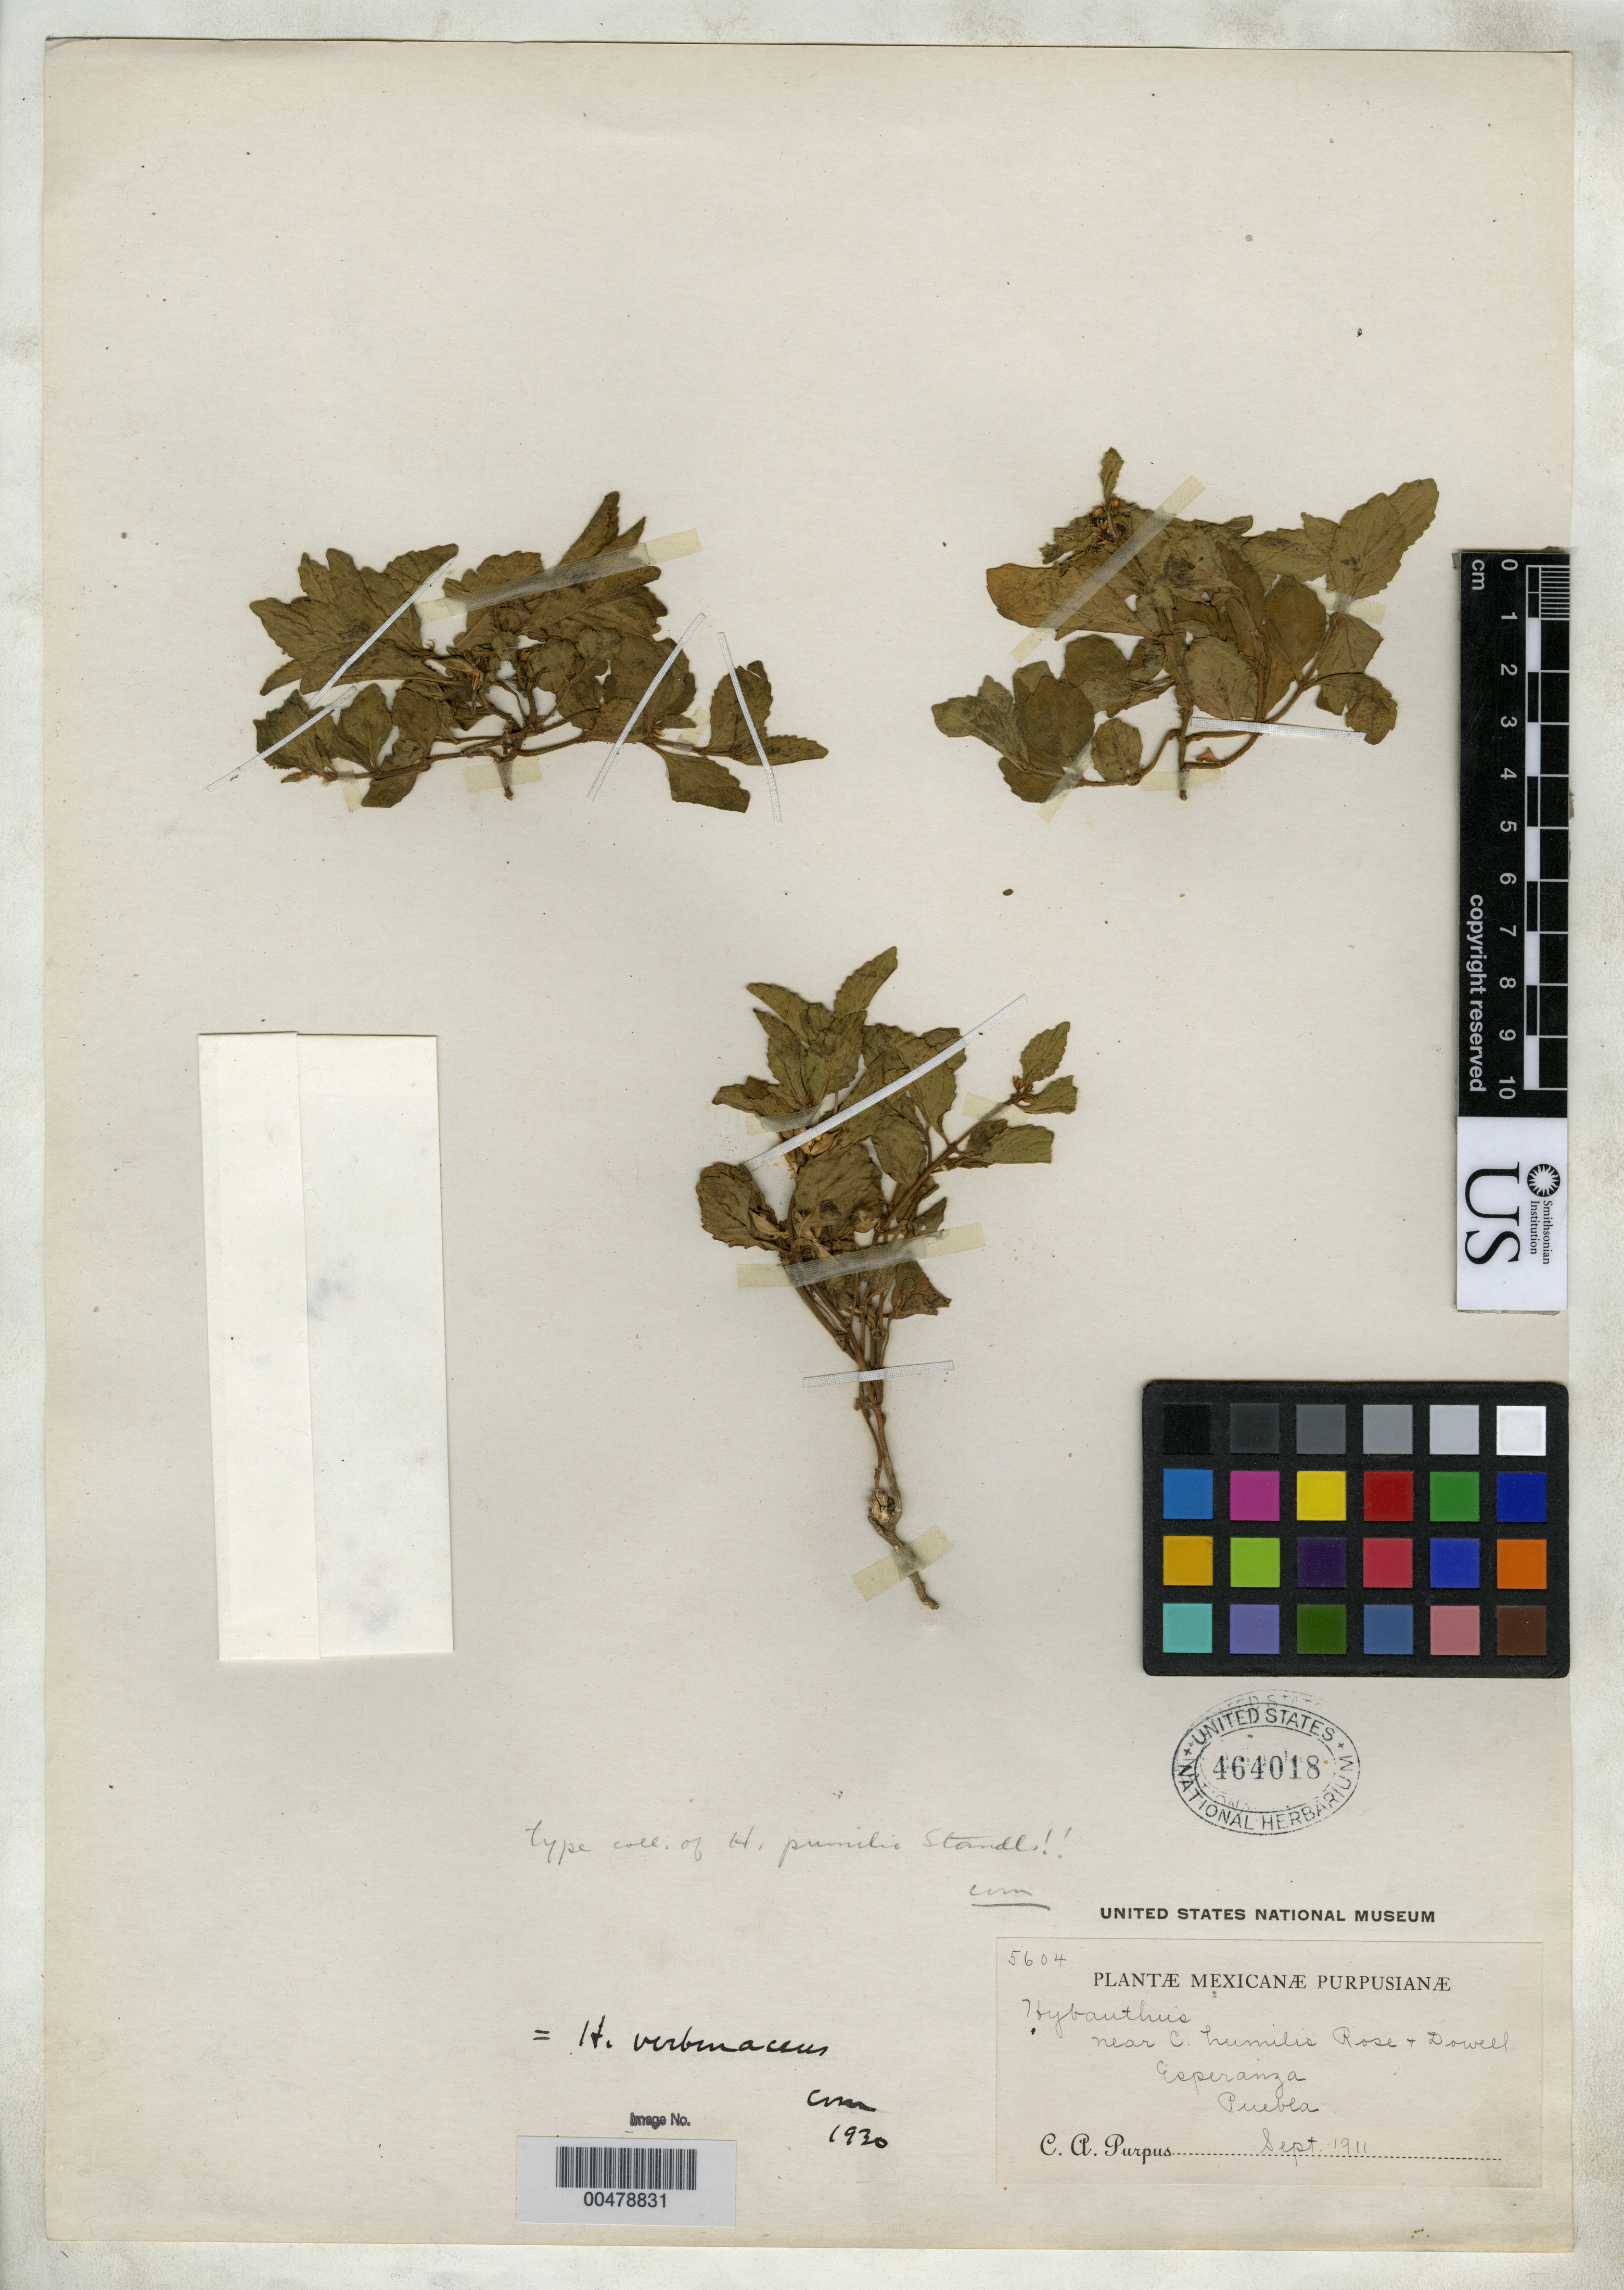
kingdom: Plantae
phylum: Tracheophyta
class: Magnoliopsida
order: Malpighiales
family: Violaceae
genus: Hybanthus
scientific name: Hybanthus pumilio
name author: Standl.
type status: Isotype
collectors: C. A. Purpus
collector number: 5604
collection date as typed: Sep 1911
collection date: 1911-09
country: Mexico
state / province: Puebla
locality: Esperanza.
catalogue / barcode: US 464018